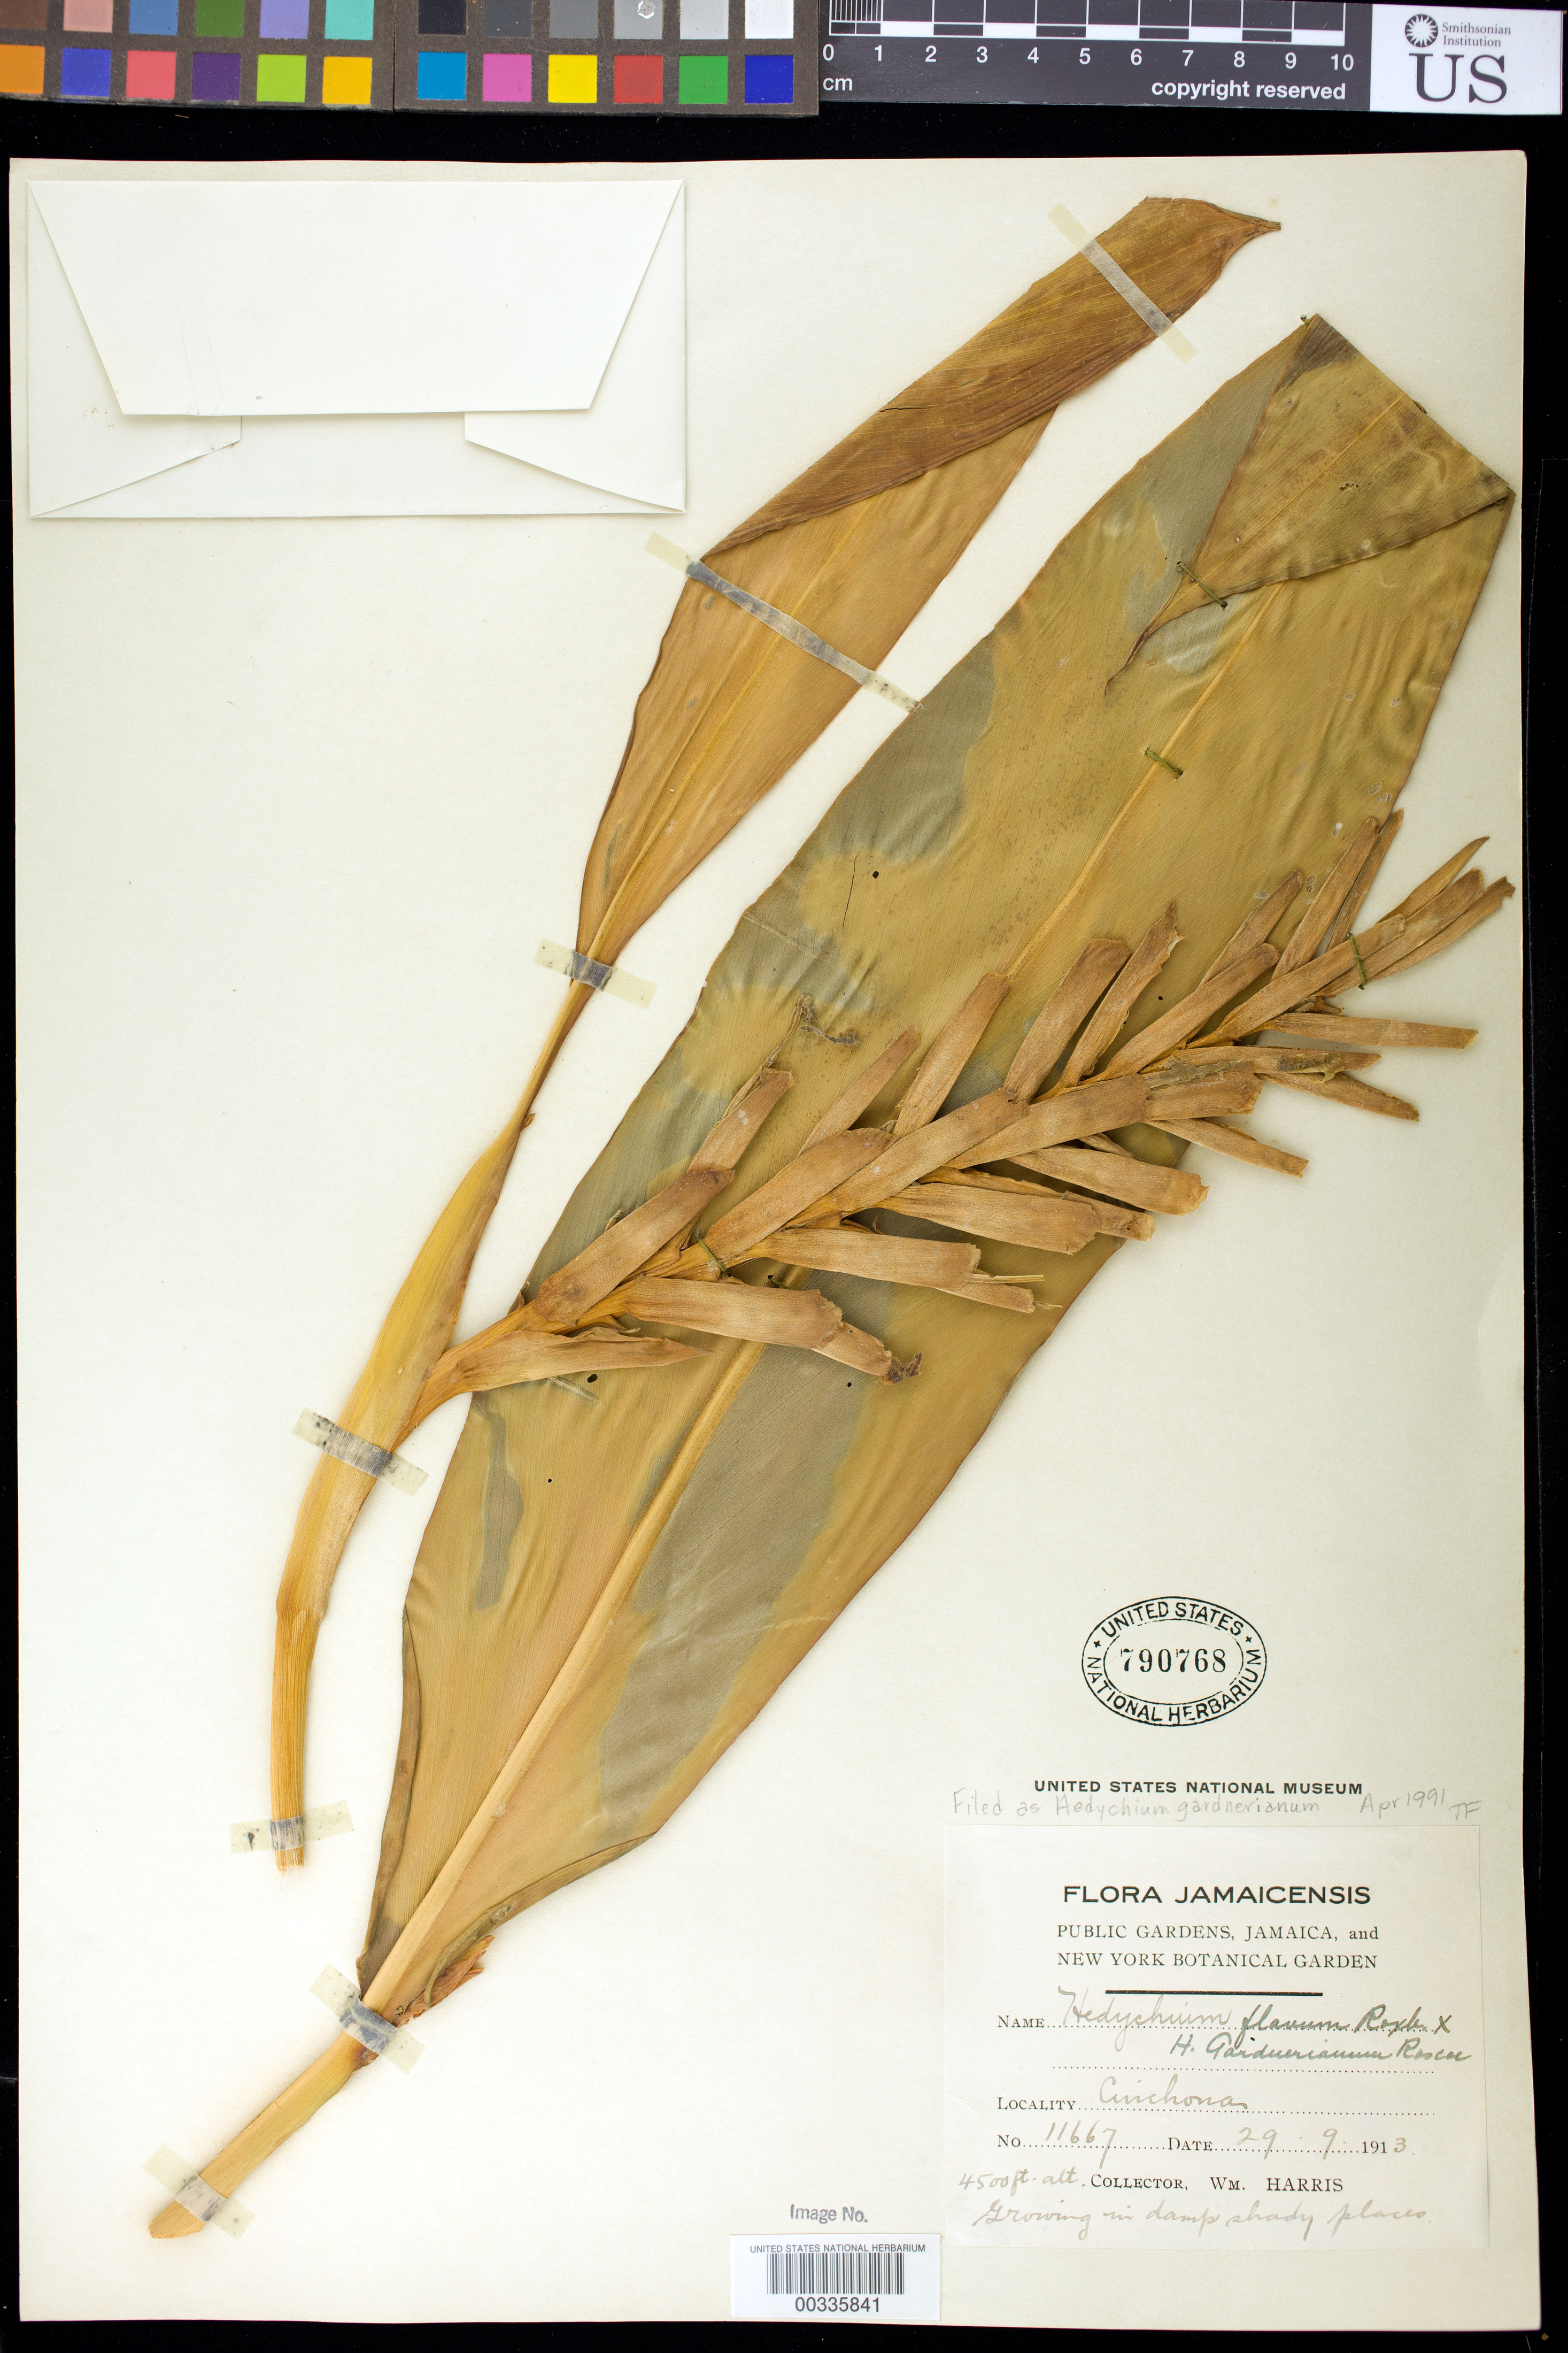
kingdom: Plantae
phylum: Tracheophyta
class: Liliopsida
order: Zingiberales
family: Zingiberaceae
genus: Hedychium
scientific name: Hedychium gardnerianum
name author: Sheppard ex Ker Gawl.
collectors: W. H. Harris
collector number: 11667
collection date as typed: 29 Sep 1913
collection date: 1913-09-29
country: Jamaica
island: Greater Antilles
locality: Cinchona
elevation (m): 1372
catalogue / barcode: US 790768